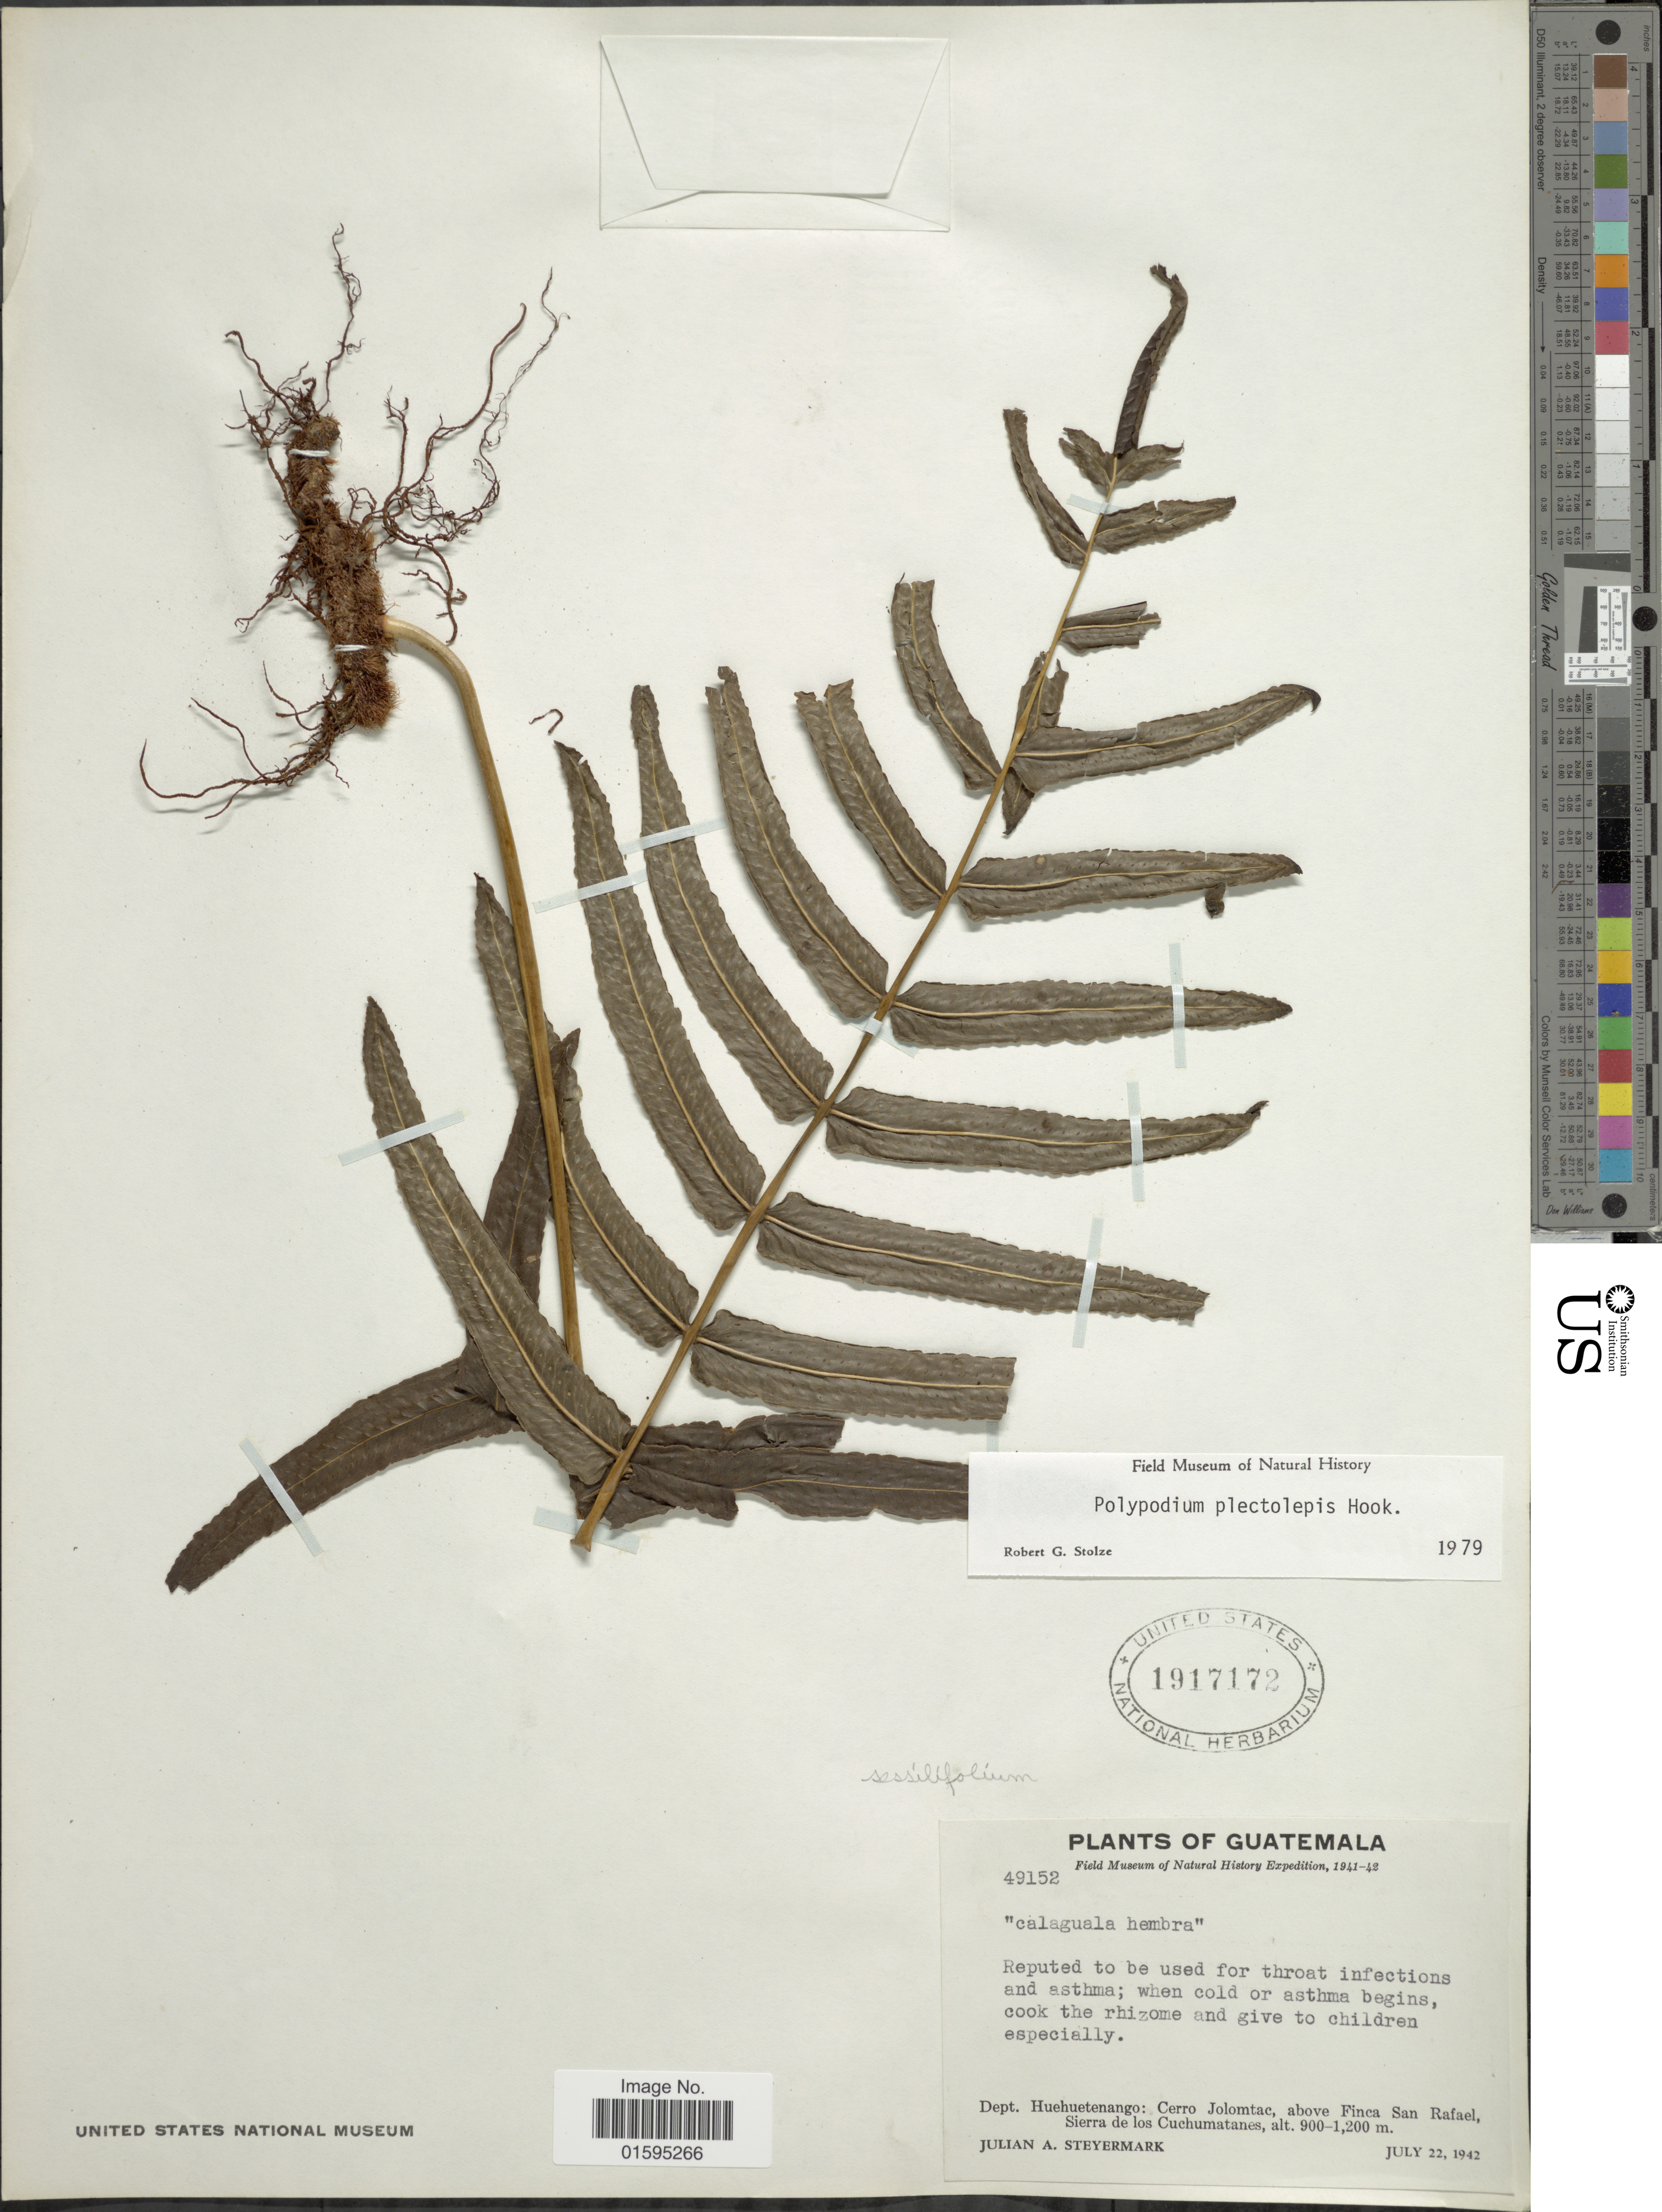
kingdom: Plantae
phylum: Tracheophyta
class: Polypodiopsida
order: Polypodiales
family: Polypodiaceae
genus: Polypodium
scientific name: Polypodium plectolepis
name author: (Fée) Hook.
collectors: J. Steyermark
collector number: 49152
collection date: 1942-07-22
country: Guatemala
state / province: Huehuetenango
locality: Cerro Jolomtac, above Finca San Rafael, Sierra de los Cuchumatanes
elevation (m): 900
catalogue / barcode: US 1917172